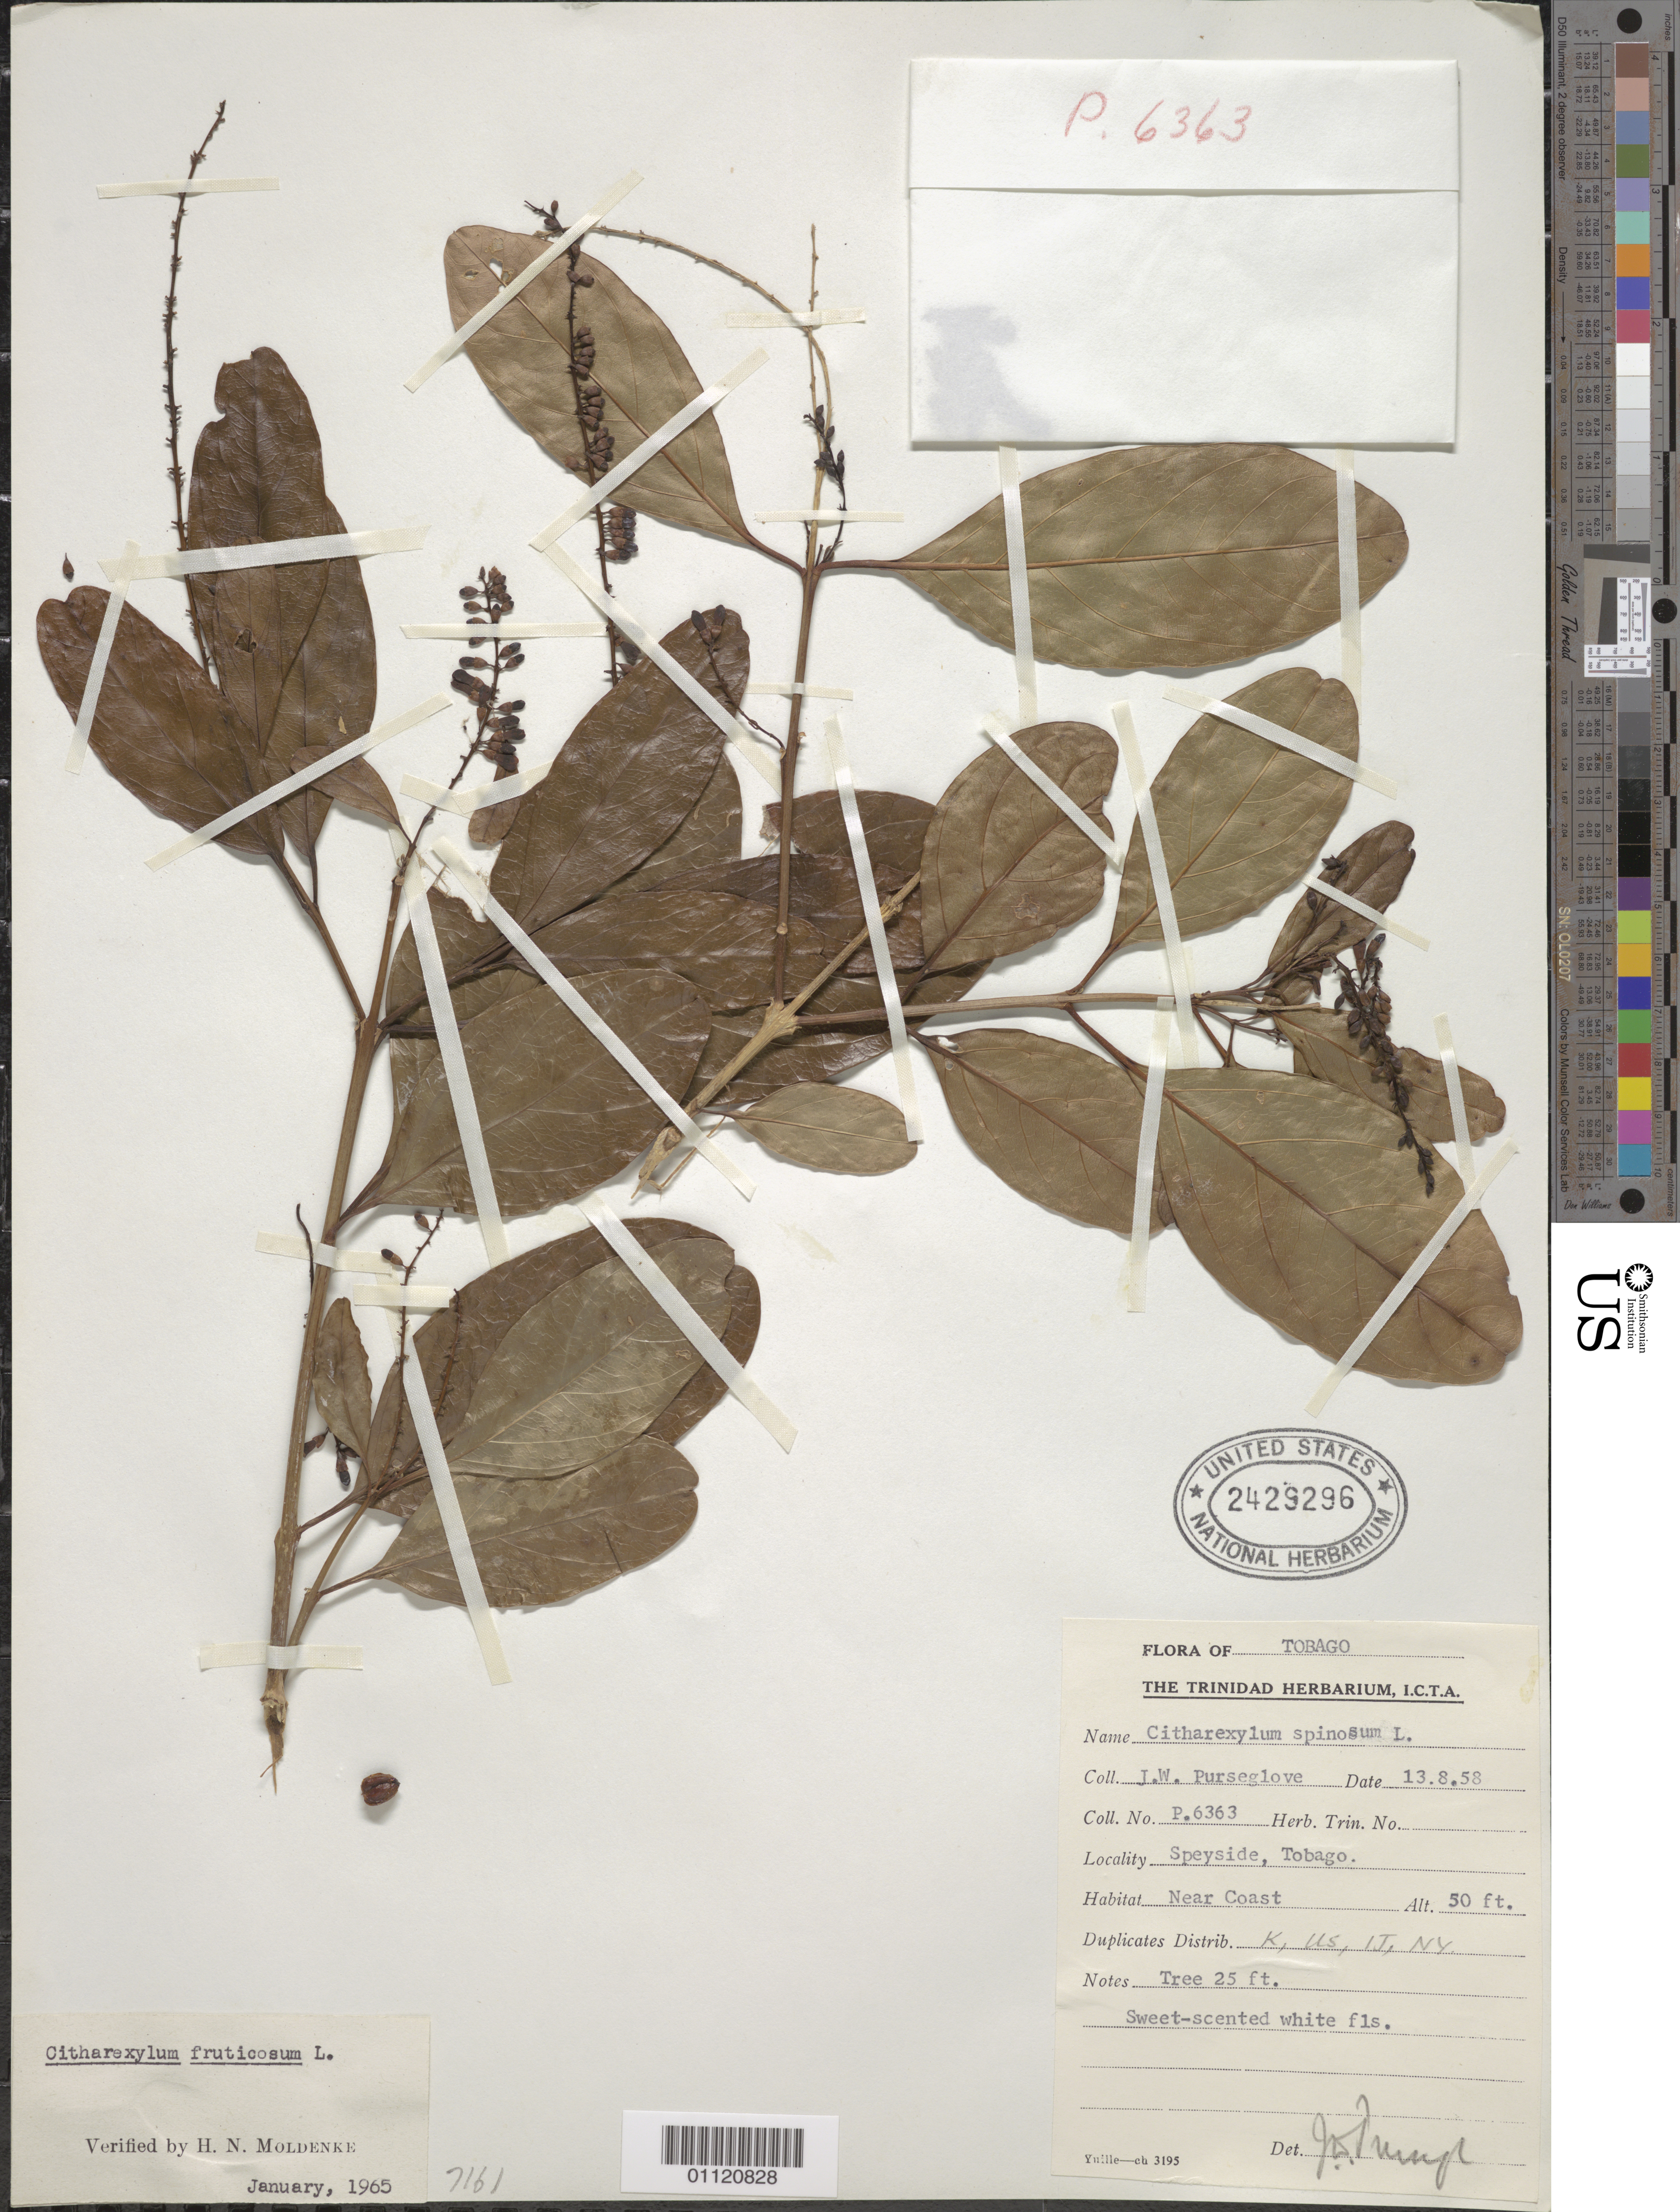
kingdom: Plantae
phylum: Tracheophyta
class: Magnoliopsida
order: Lamiales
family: Verbenaceae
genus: Citharexylum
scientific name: Citharexylum fruticosum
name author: L.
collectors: J. Purseglove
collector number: P.6363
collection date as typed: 13 Aug 1958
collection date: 1958-08-13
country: Trinidad and Tobago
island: Tobago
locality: Speyside, near coast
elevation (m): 15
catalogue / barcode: US 2429296